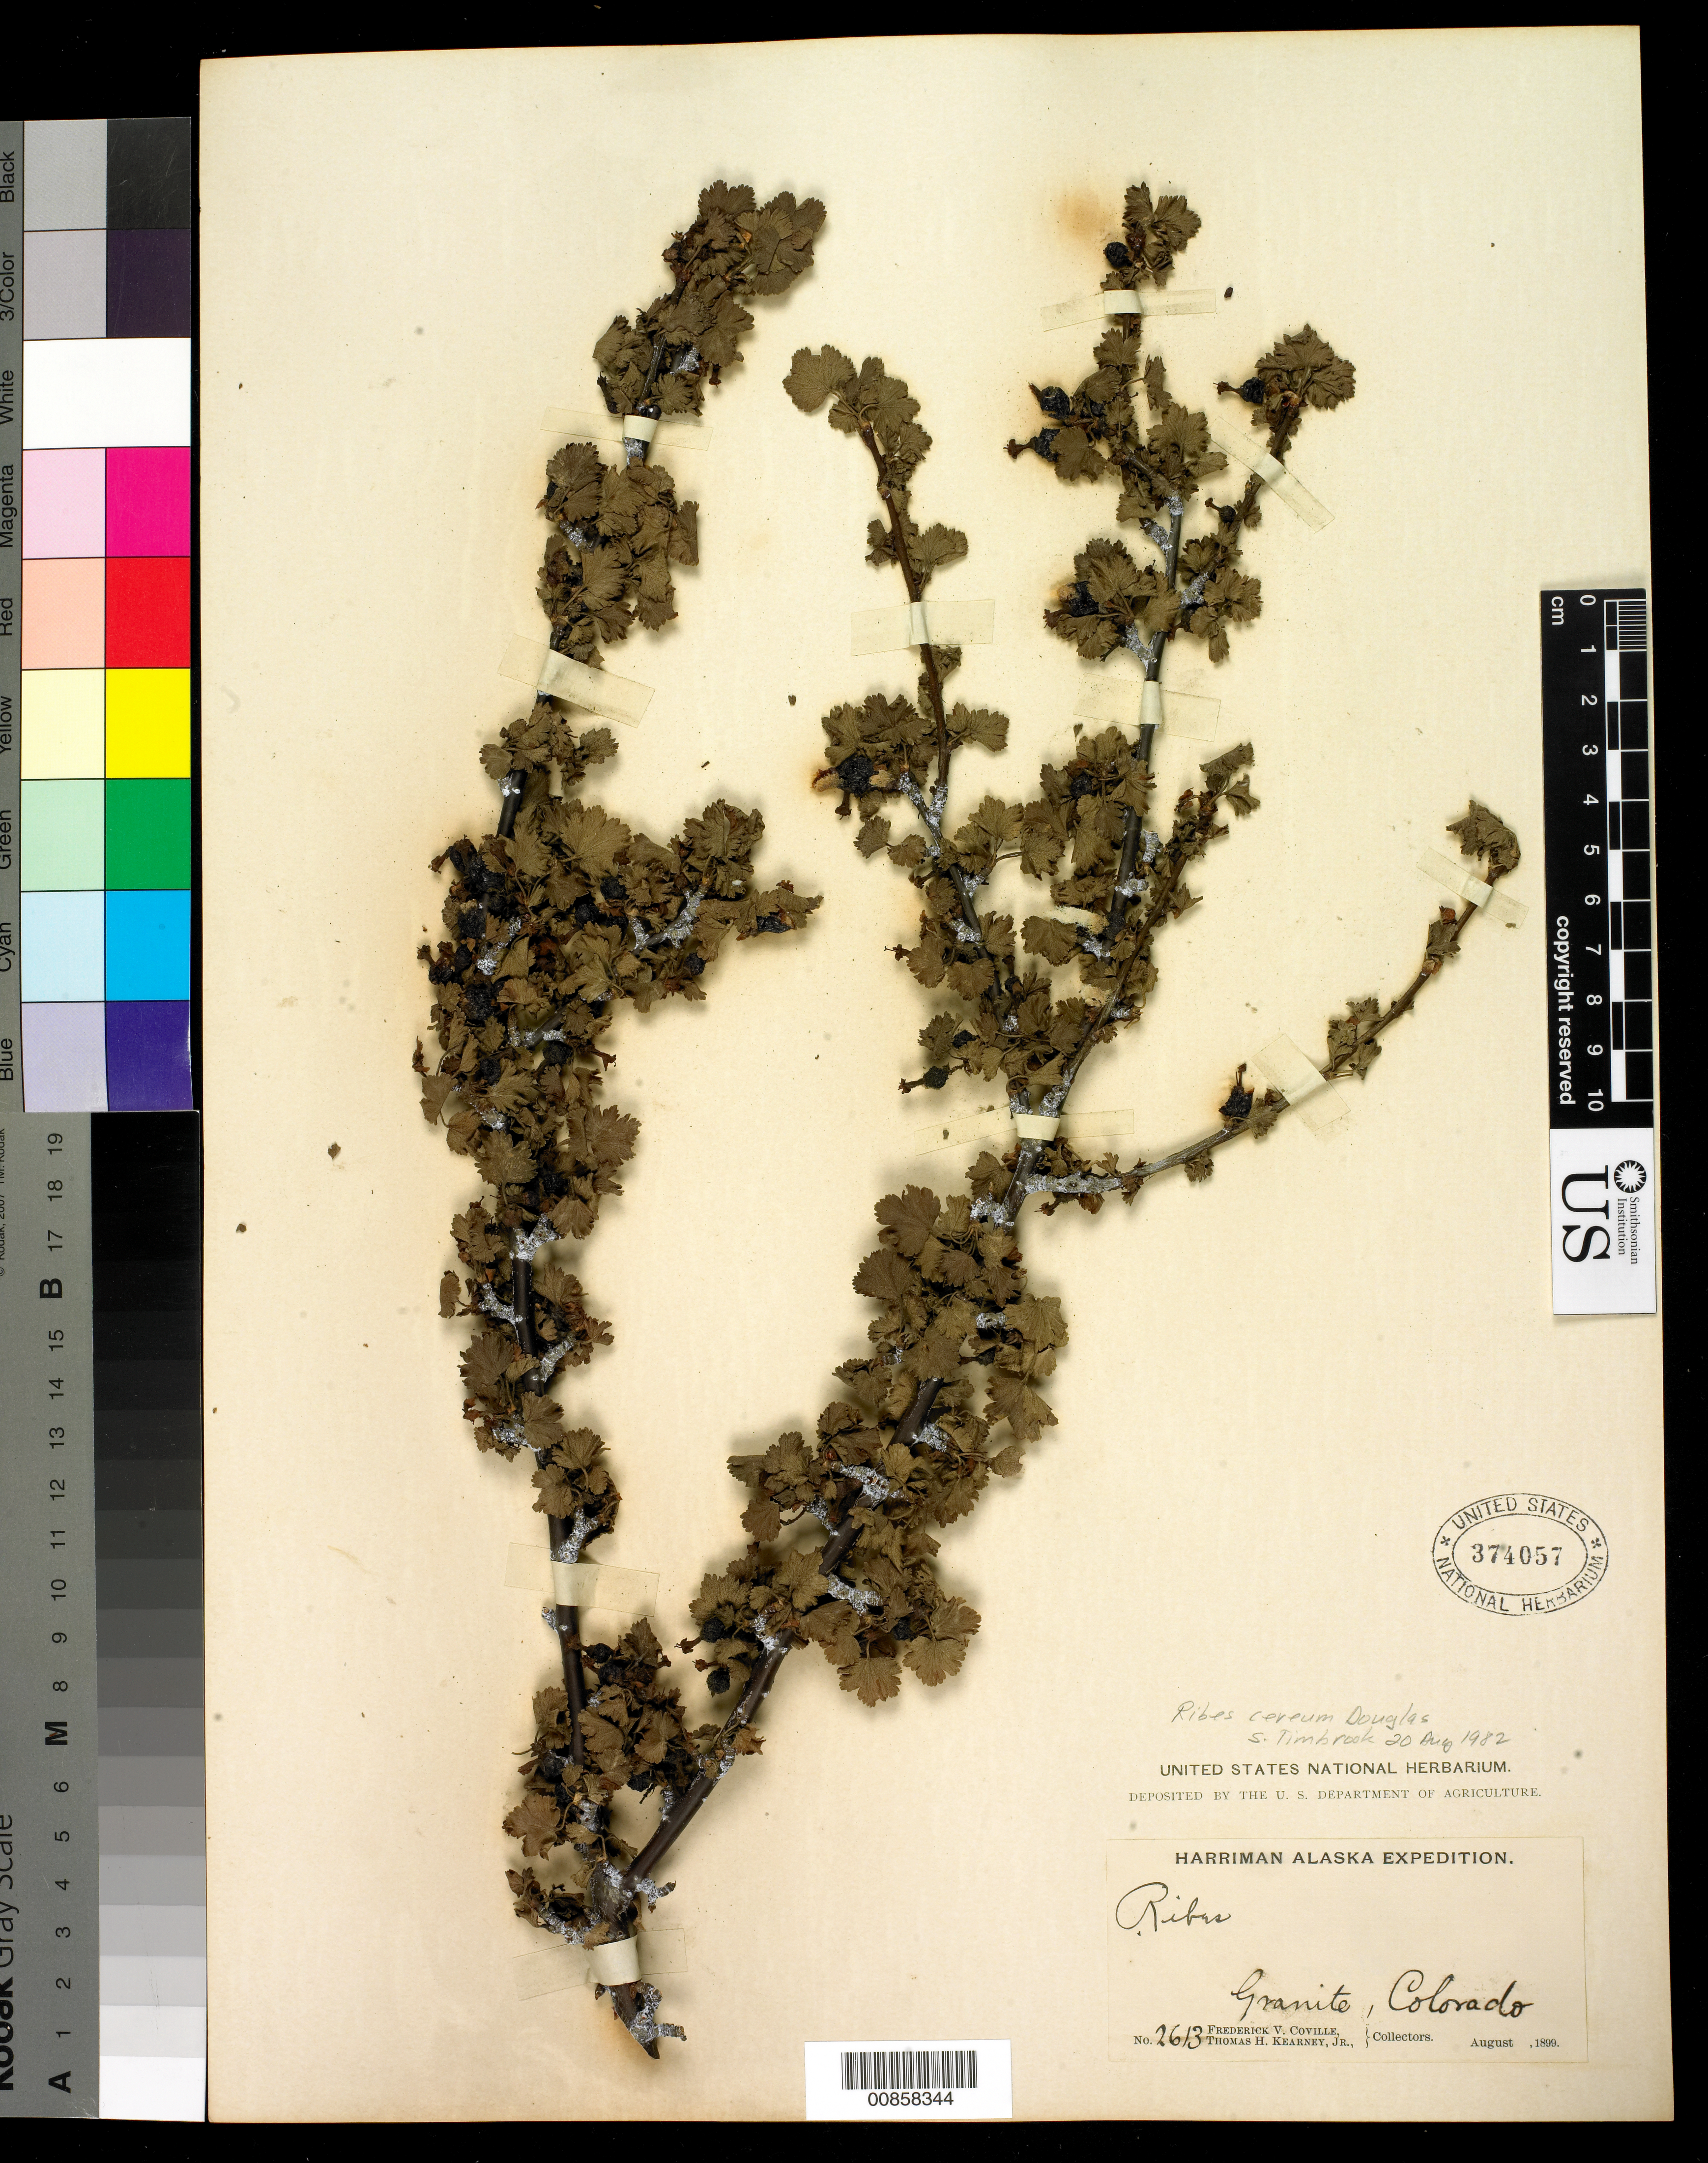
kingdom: Plantae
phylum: Tracheophyta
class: Magnoliopsida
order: Saxifragales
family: Grossulariaceae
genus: Ribes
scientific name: Ribes cereum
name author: Douglas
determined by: Timbrook, S.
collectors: F. V. Coville & T. H. Kearney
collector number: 2613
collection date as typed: Aug 1899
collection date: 1899-08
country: United States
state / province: Colorado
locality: Granite ,Colorado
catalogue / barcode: US 374057